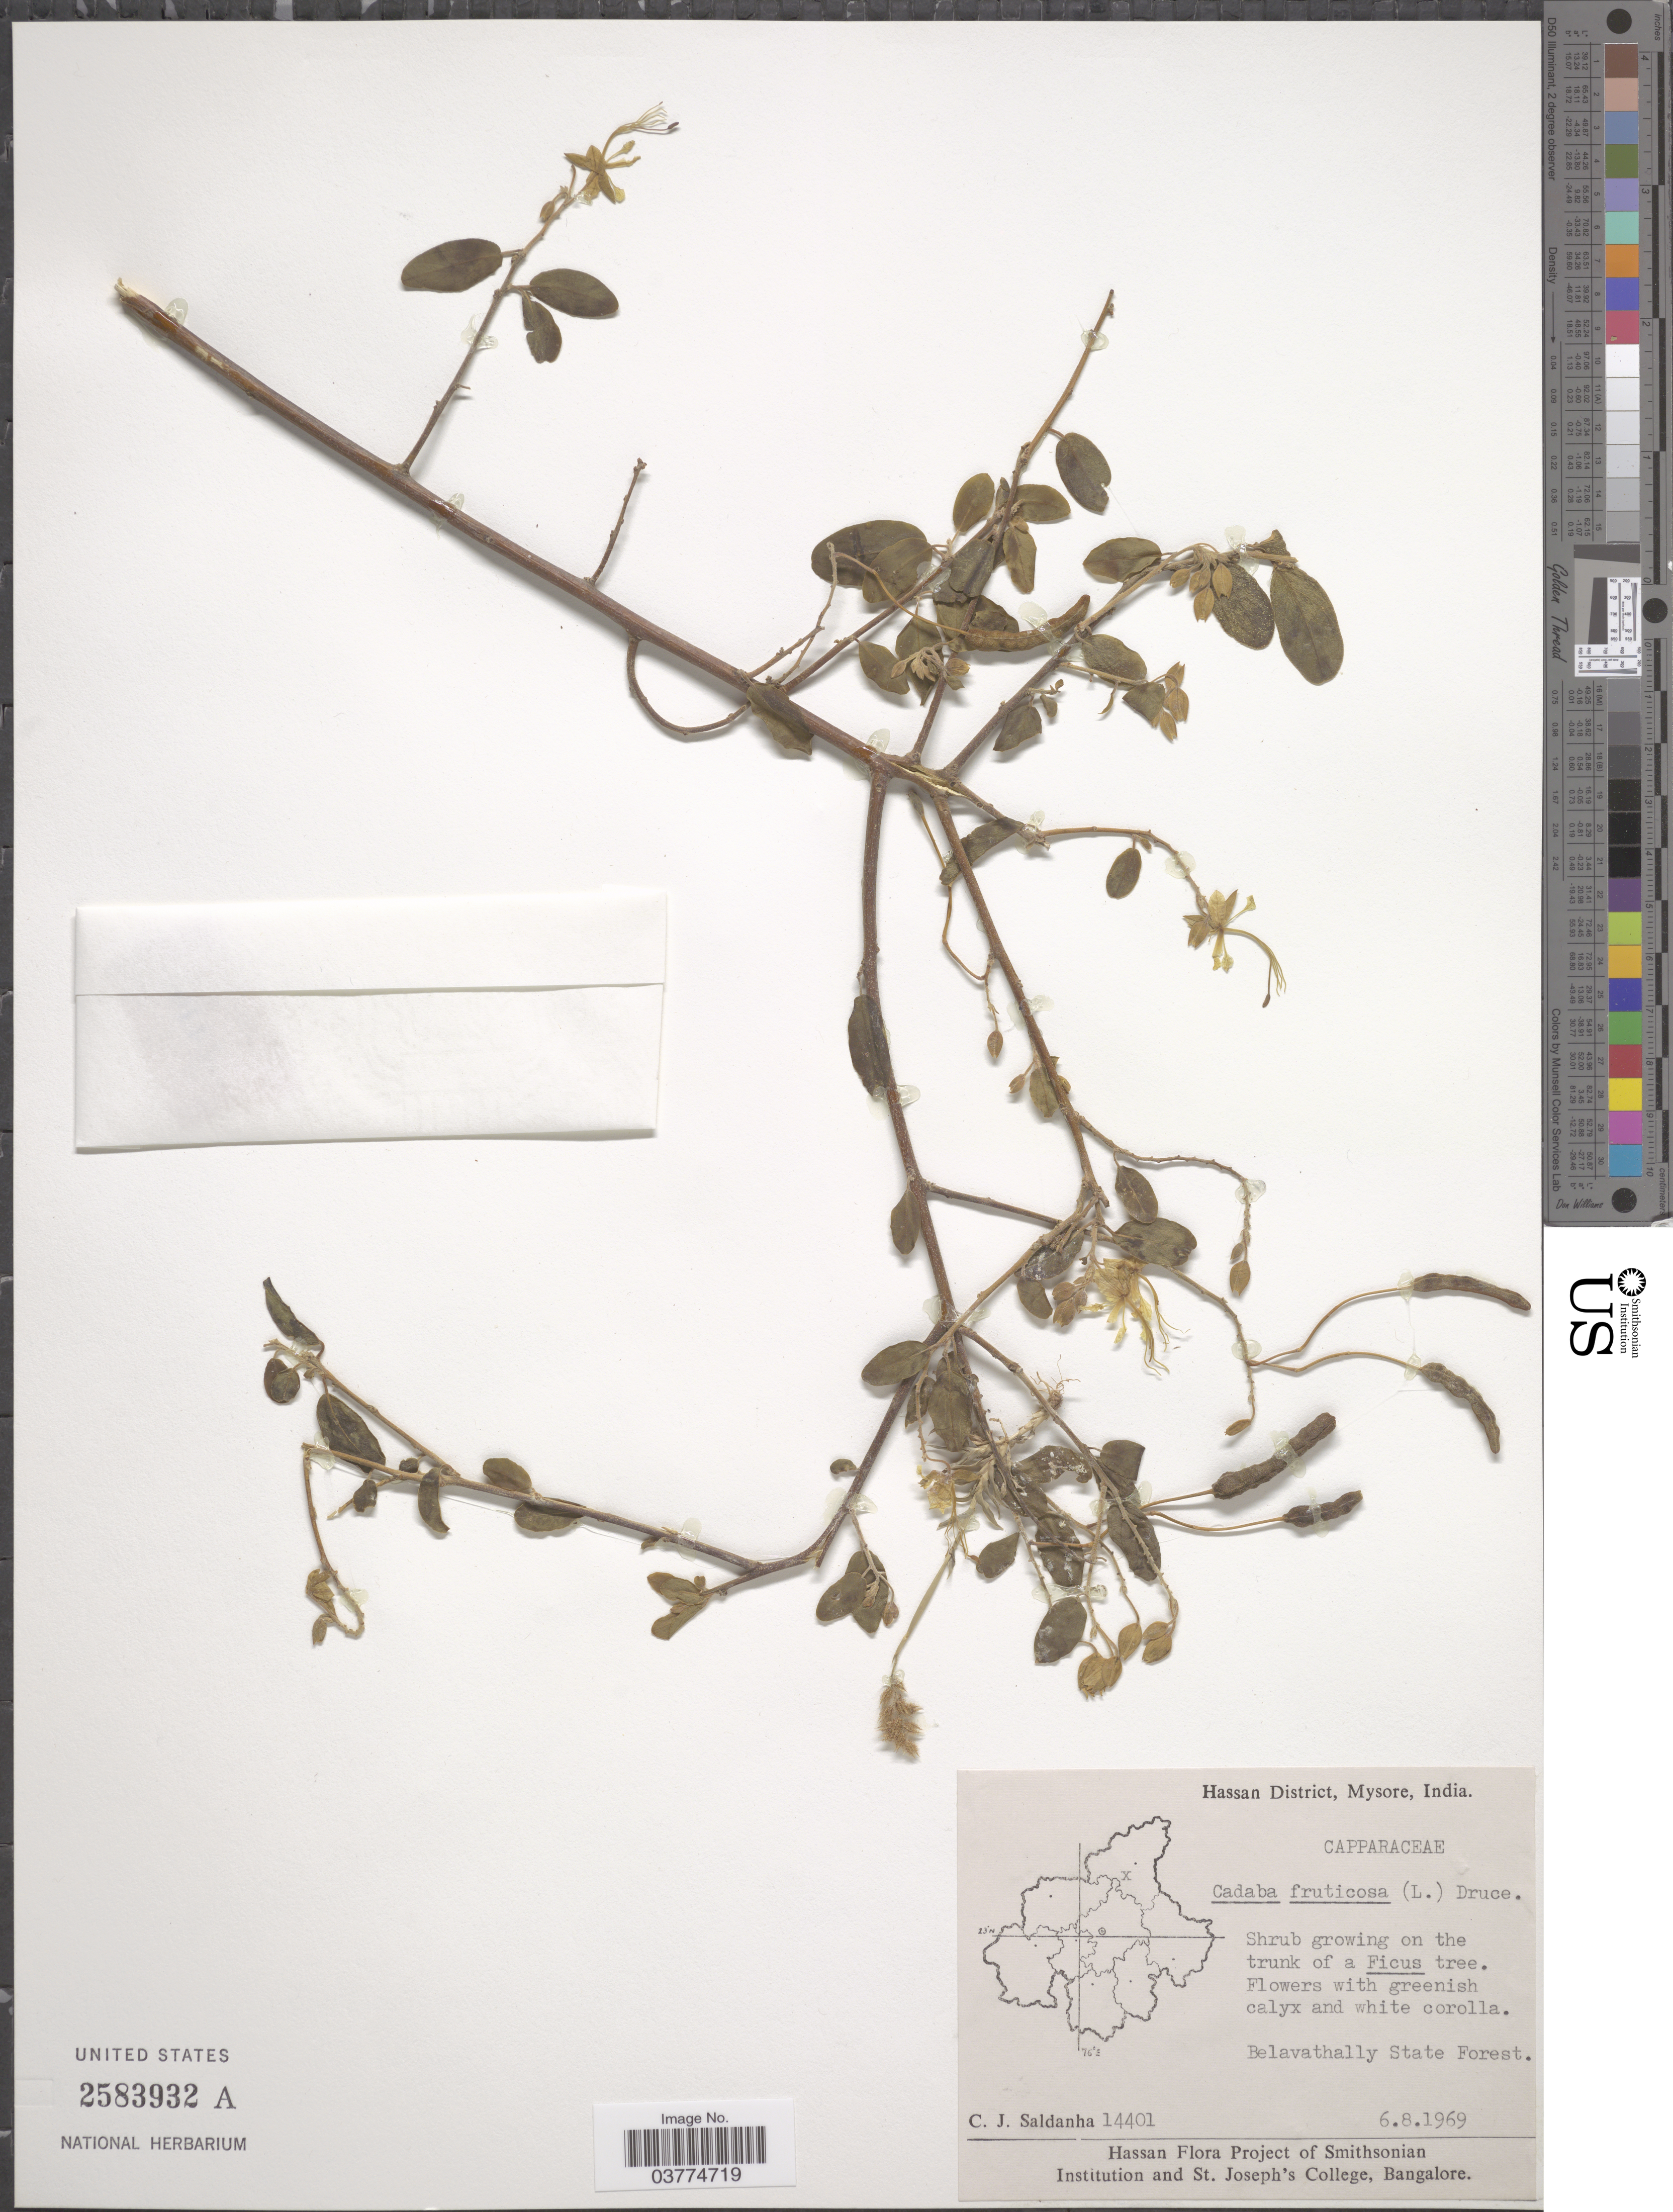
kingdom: Plantae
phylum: Tracheophyta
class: Magnoliopsida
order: Brassicales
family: Capparaceae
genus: Cadaba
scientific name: Cadaba fruticosa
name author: (L.) Druce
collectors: C. J. Saldanha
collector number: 14401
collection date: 1969-08-06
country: India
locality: Hassan District, Mysore. Belavathally State Forest.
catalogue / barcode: US 2583932A